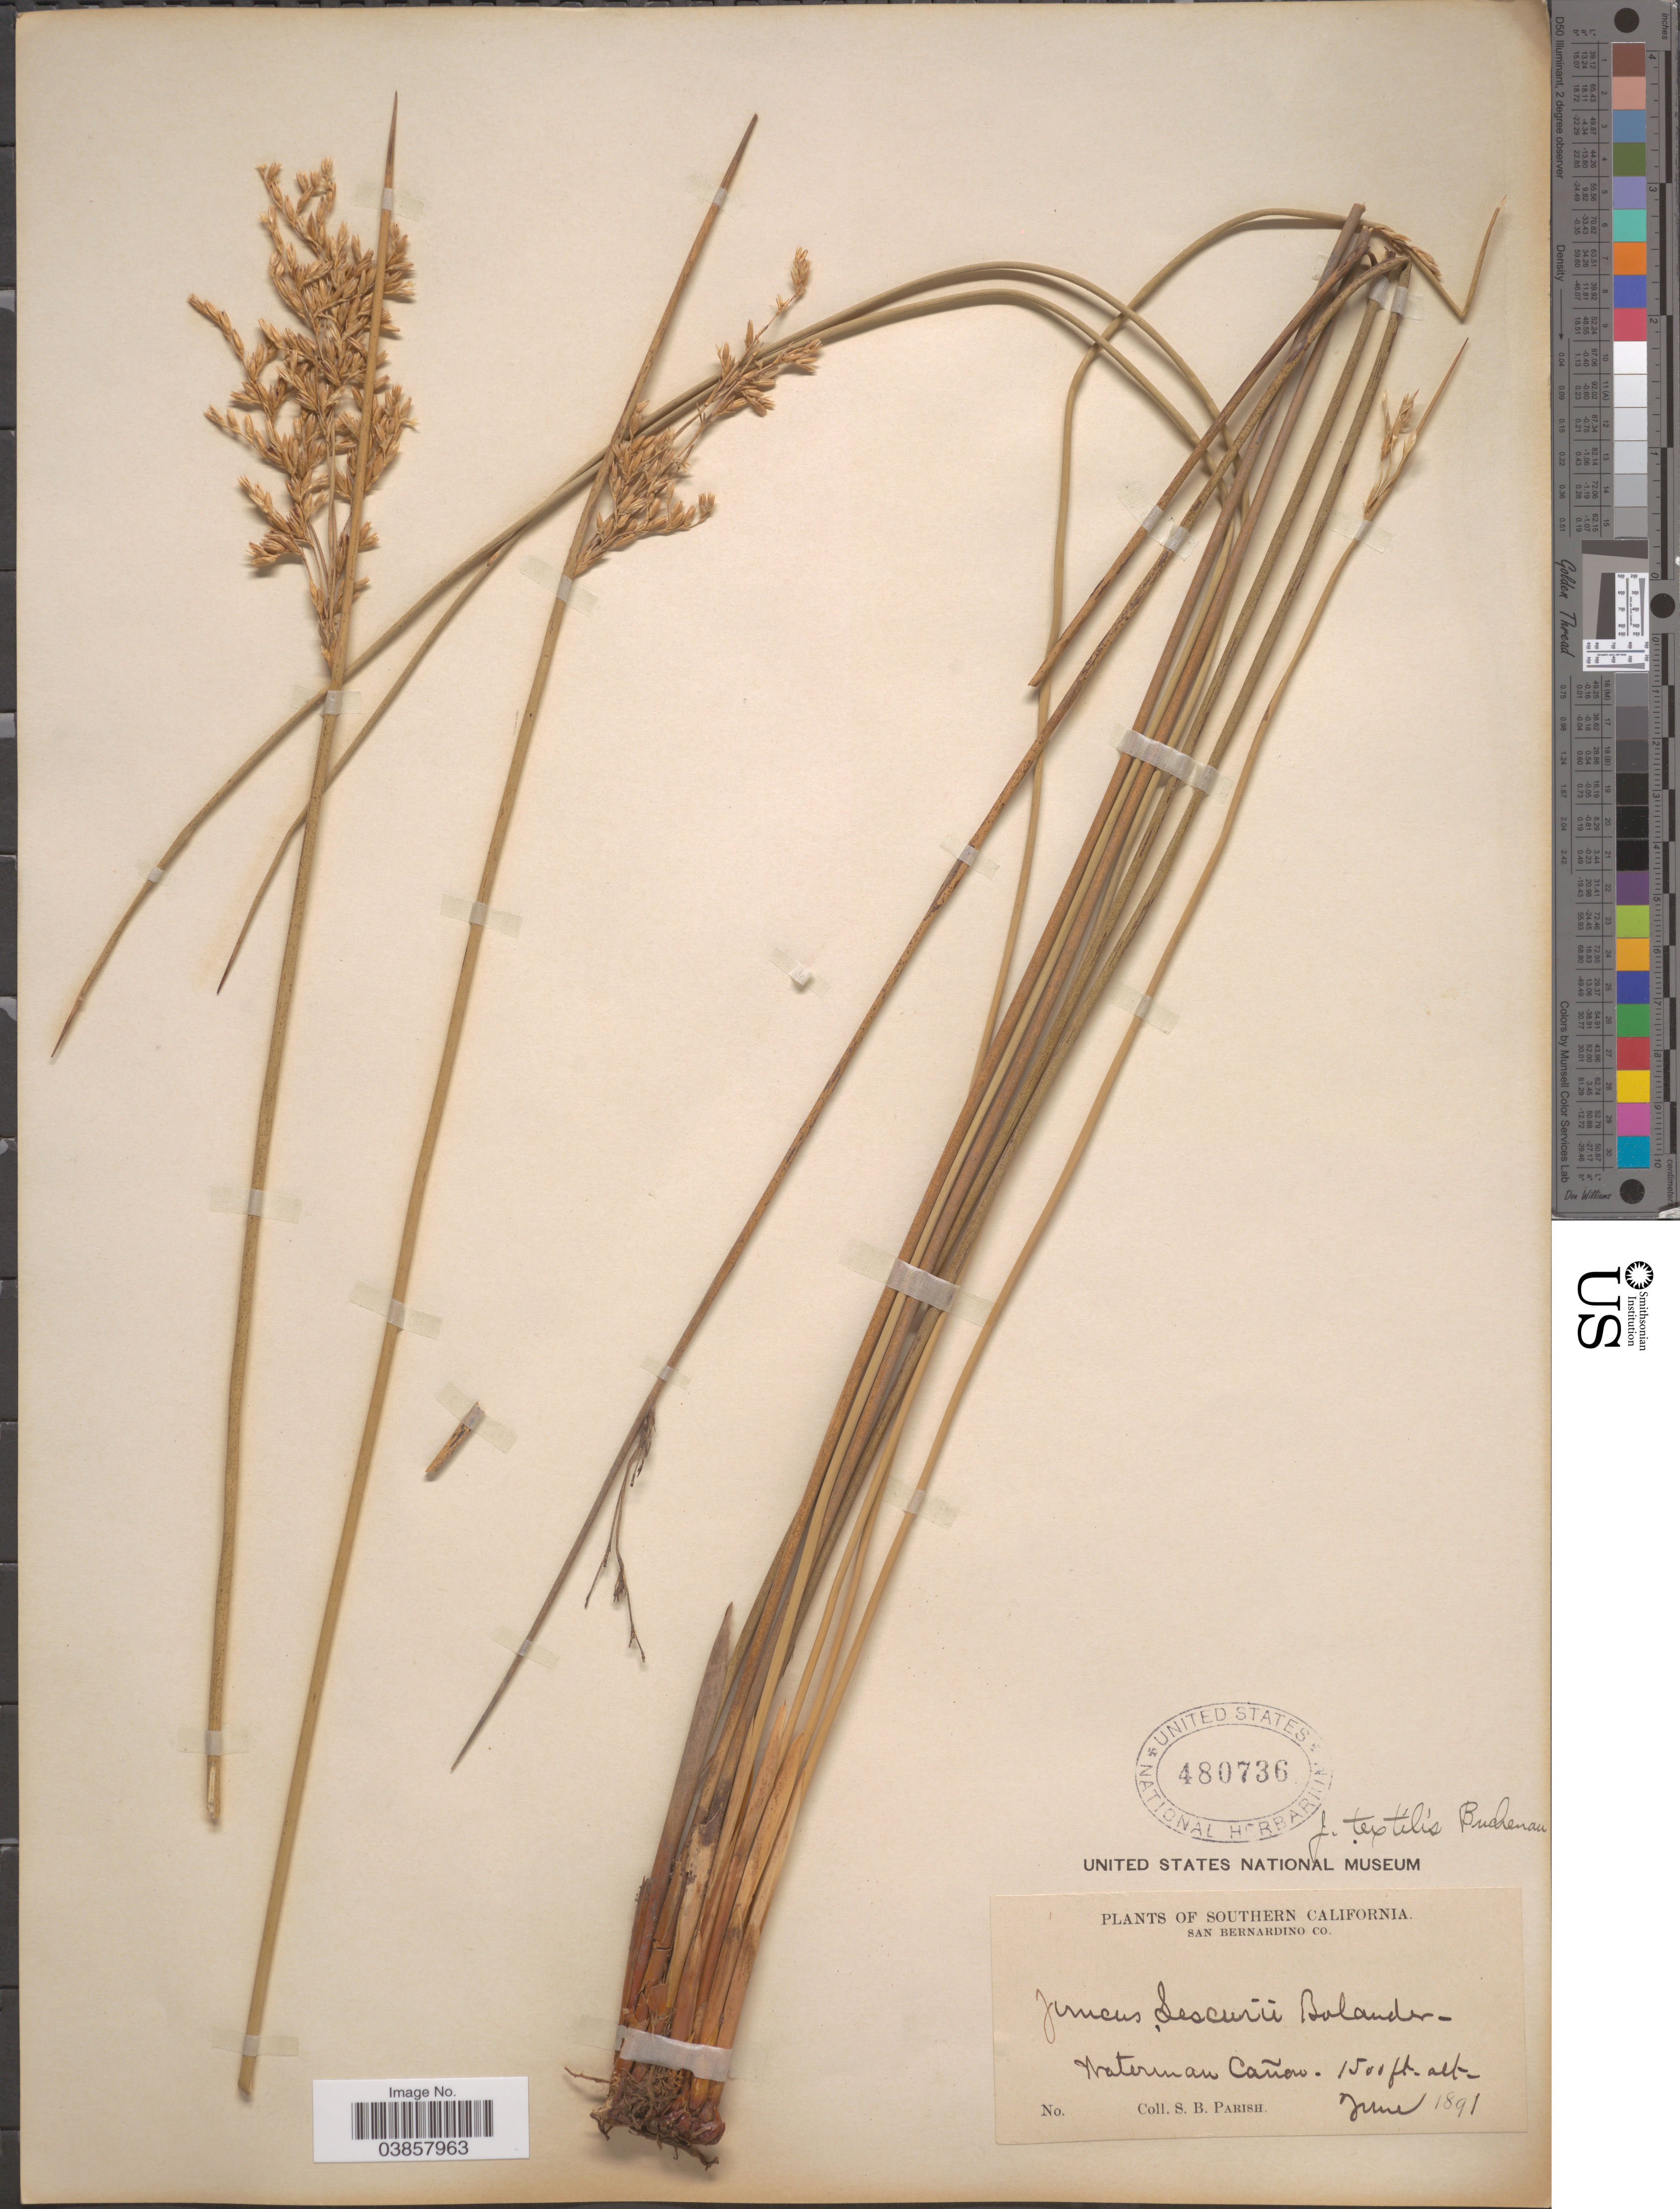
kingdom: Plantae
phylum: Tracheophyta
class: Liliopsida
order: Poales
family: Juncaceae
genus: Juncus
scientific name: Juncus textilis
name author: Buchenau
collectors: S. B. Parish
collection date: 1891-06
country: United States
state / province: California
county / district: San Bernardino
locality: Southern California. San Bernardino Co. Waterman Cañon.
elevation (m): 457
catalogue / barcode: US 480736